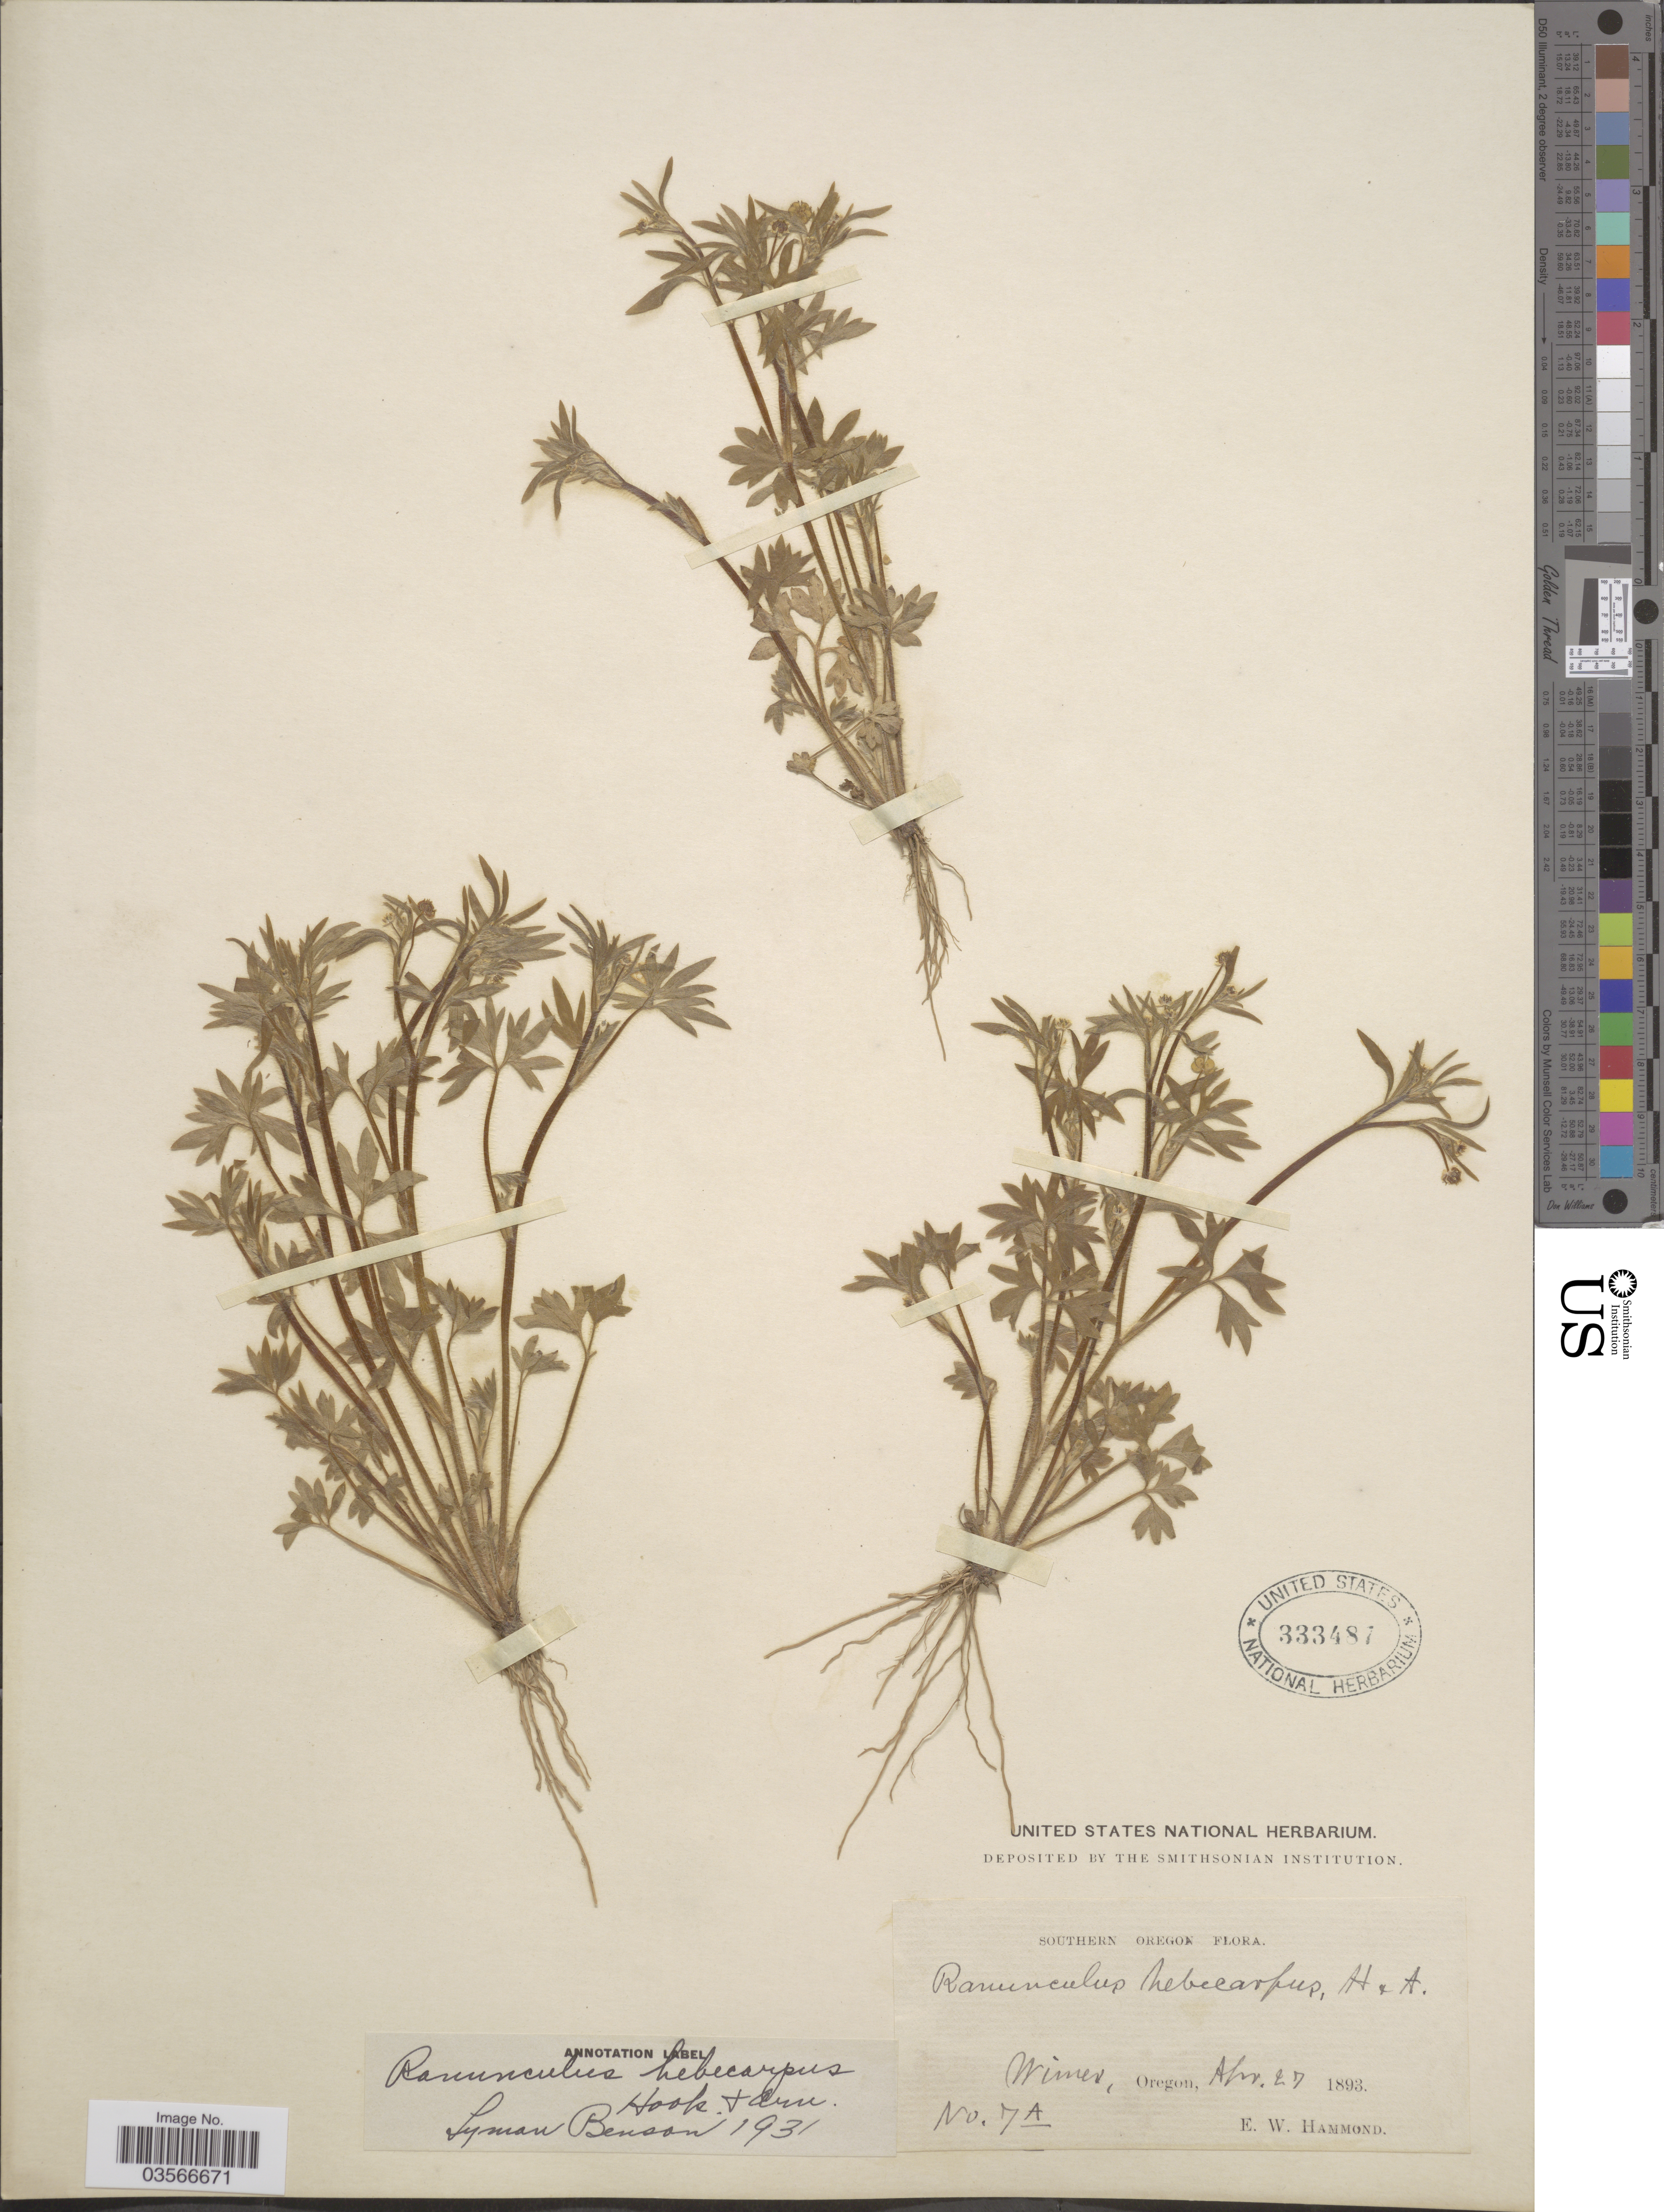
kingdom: Plantae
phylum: Tracheophyta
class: Magnoliopsida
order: Ranunculales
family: Ranunculaceae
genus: Ranunculus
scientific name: Ranunculus hebecarpus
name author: Hook. & Arn.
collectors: E. Hammond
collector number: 7A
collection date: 1893-04-27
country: United States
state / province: Oregon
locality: Southern Oregon. Wimer.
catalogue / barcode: US 333487